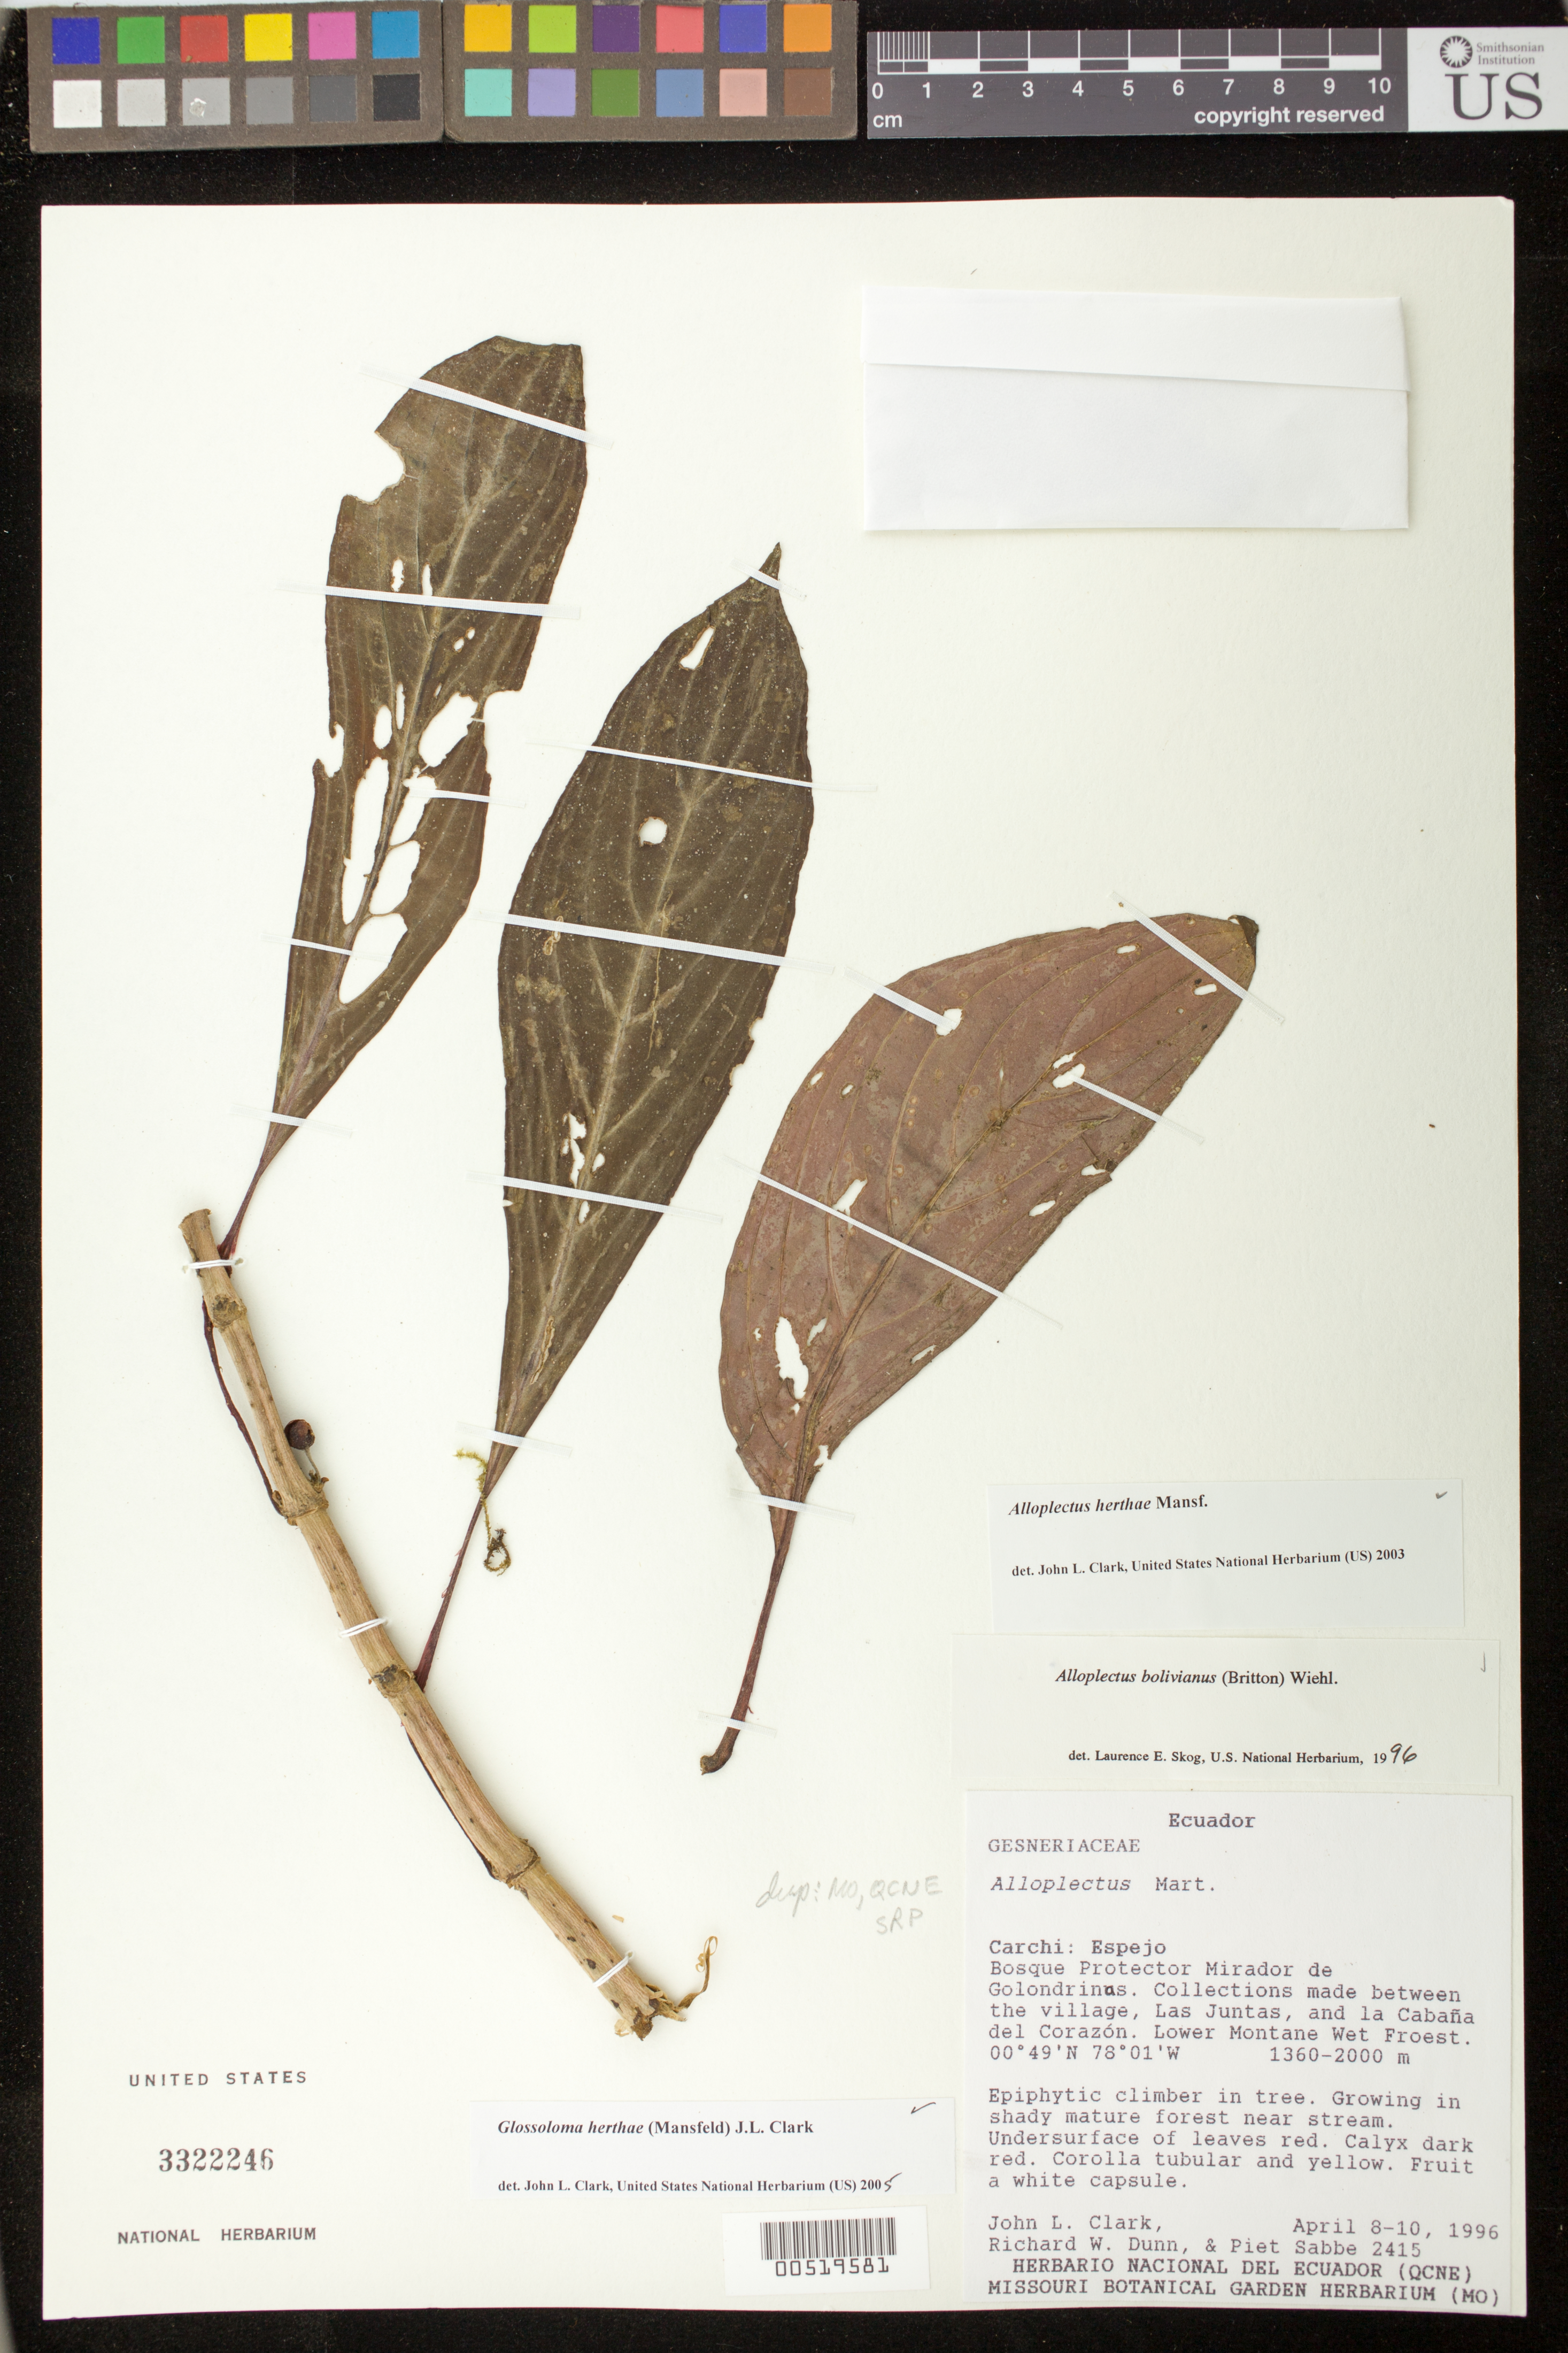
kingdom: Plantae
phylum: Tracheophyta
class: Magnoliopsida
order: Lamiales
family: Gesneriaceae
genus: Glossoloma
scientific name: Glossoloma herthae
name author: (Mansf.) J.L. Clark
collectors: J. L. Clark, R. Dunn & P. Sabbe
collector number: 2415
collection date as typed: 8-10 Apr 1996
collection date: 1996-04-08/1996-04-10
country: Ecuador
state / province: Carchi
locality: Espejo; Bosque Protector Mirador de Golondrinas; between the village, Las Juntas, and la Cabaña del Corazón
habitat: Lower montane wet forest; growing in shady mature forest near stream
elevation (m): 1360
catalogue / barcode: US 3322246